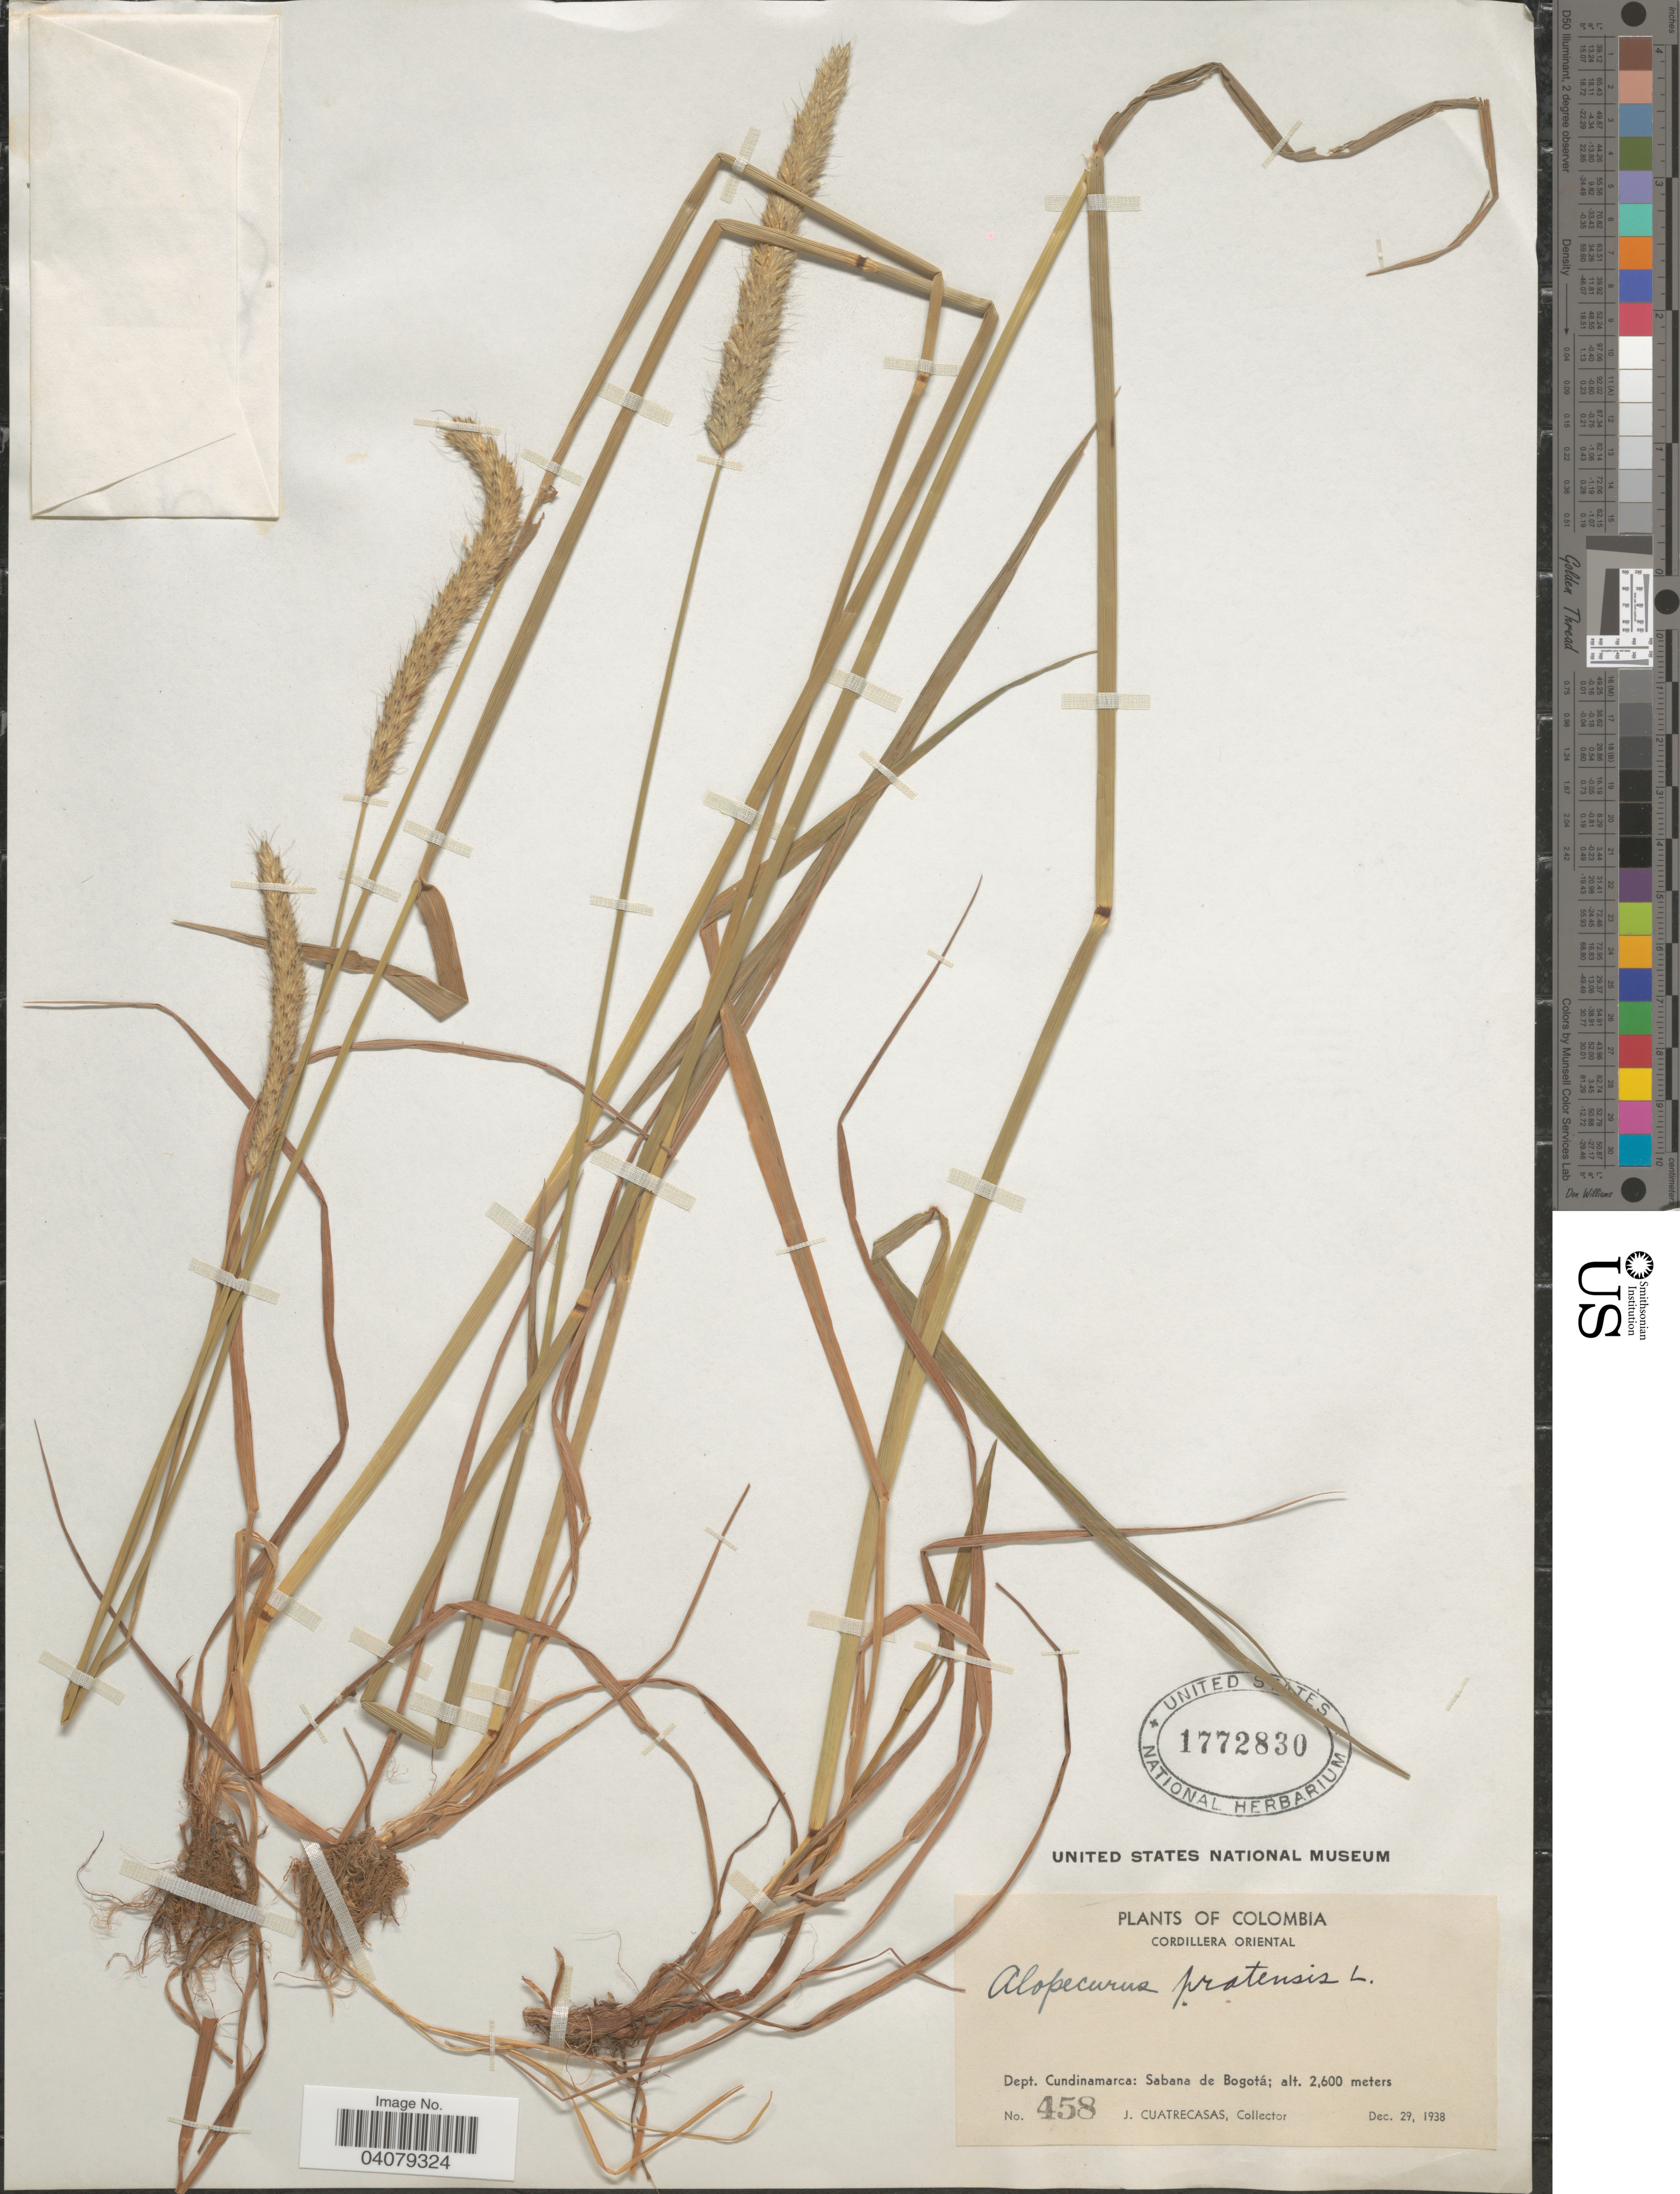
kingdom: Plantae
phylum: Tracheophyta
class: Liliopsida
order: Poales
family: Poaceae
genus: Alopecurus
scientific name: Alopecurus pratensis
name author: L.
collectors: J. Cuatrecasas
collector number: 458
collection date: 1938-12-29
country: Colombia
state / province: Cundinamarca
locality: Cordillera Oriental. Dept. Cundinamarca: Sabana de Bogotá.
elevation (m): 2600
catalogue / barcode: US 1772830